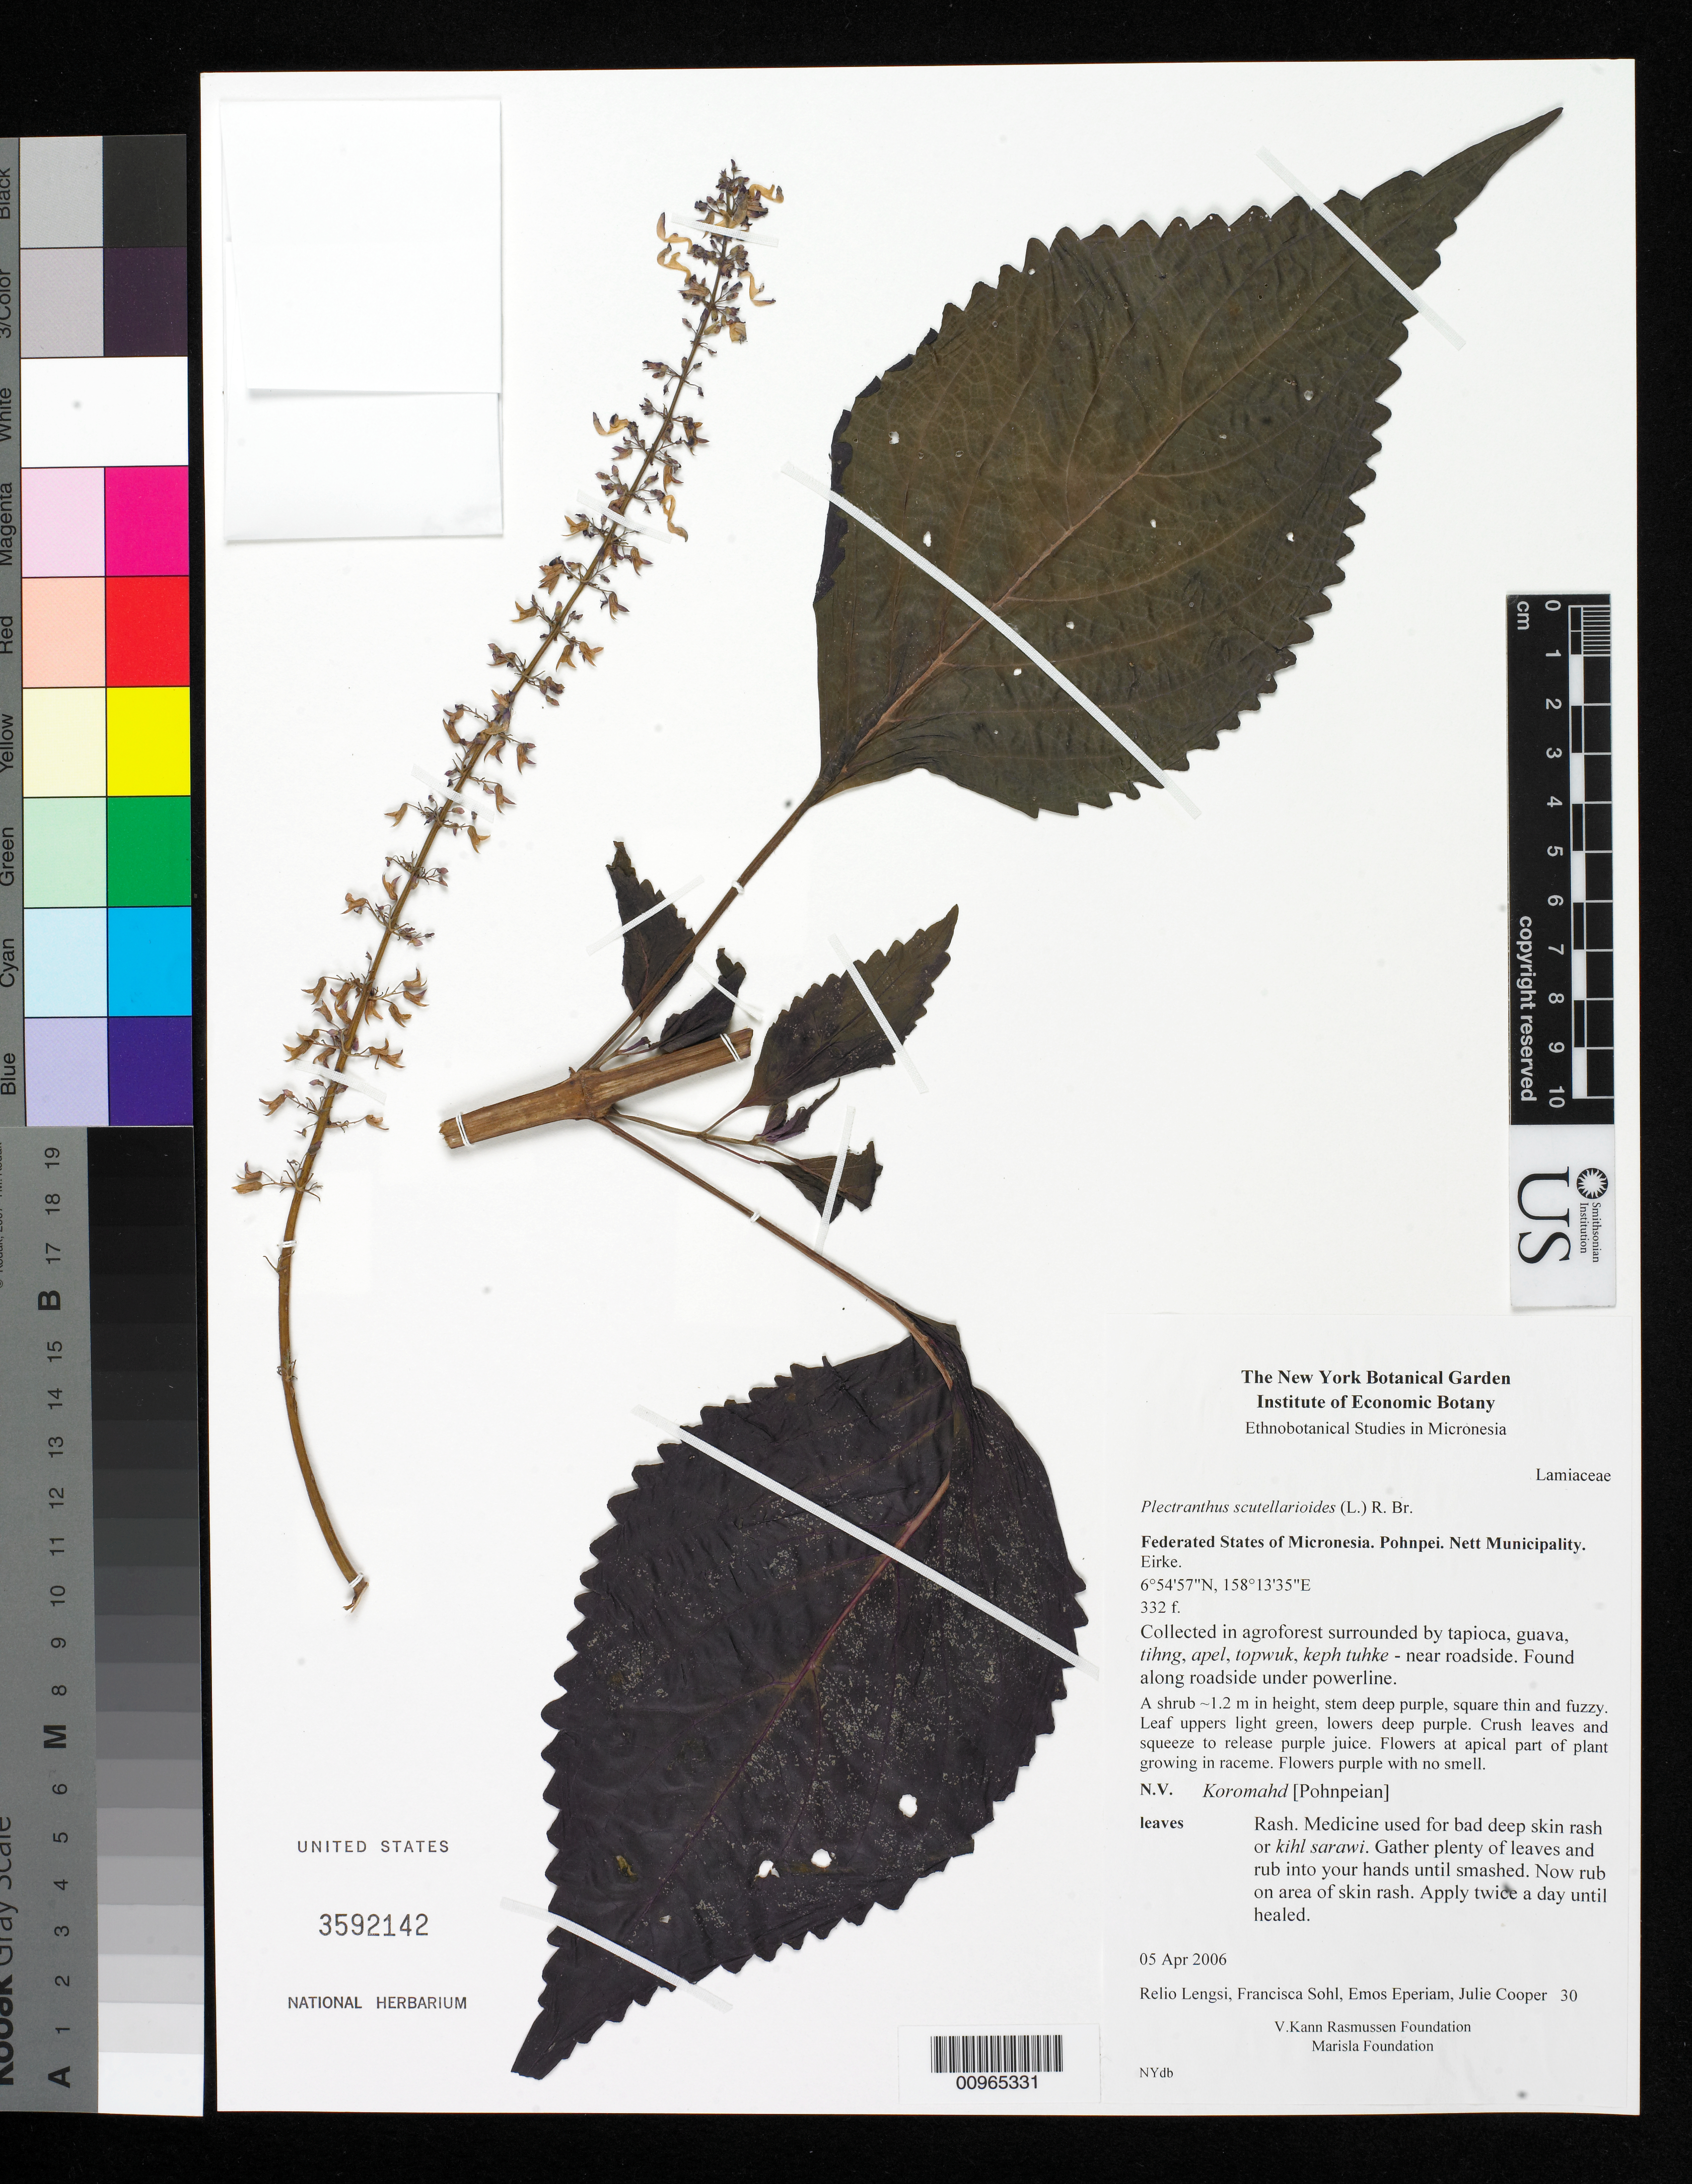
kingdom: Plantae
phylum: Tracheophyta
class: Magnoliopsida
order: Lamiales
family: Lamiaceae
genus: Coleus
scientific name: Coleus scutellarioides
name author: (L.) Benth.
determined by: Wagner, W. L., (BOT), Smithsonian Institution - National Museum of Natural History (UNITED STATES)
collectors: R. Lengsi, P. Eperiam, J. Cooper & F. Sohl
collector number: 30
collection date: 2006-04-05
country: Micronesia, Federated States of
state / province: Pohnpei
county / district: Nett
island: Pohnpei [Ponape]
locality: Eirke, Nett Muncipality, Pohnpei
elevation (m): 101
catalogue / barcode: US 3592142